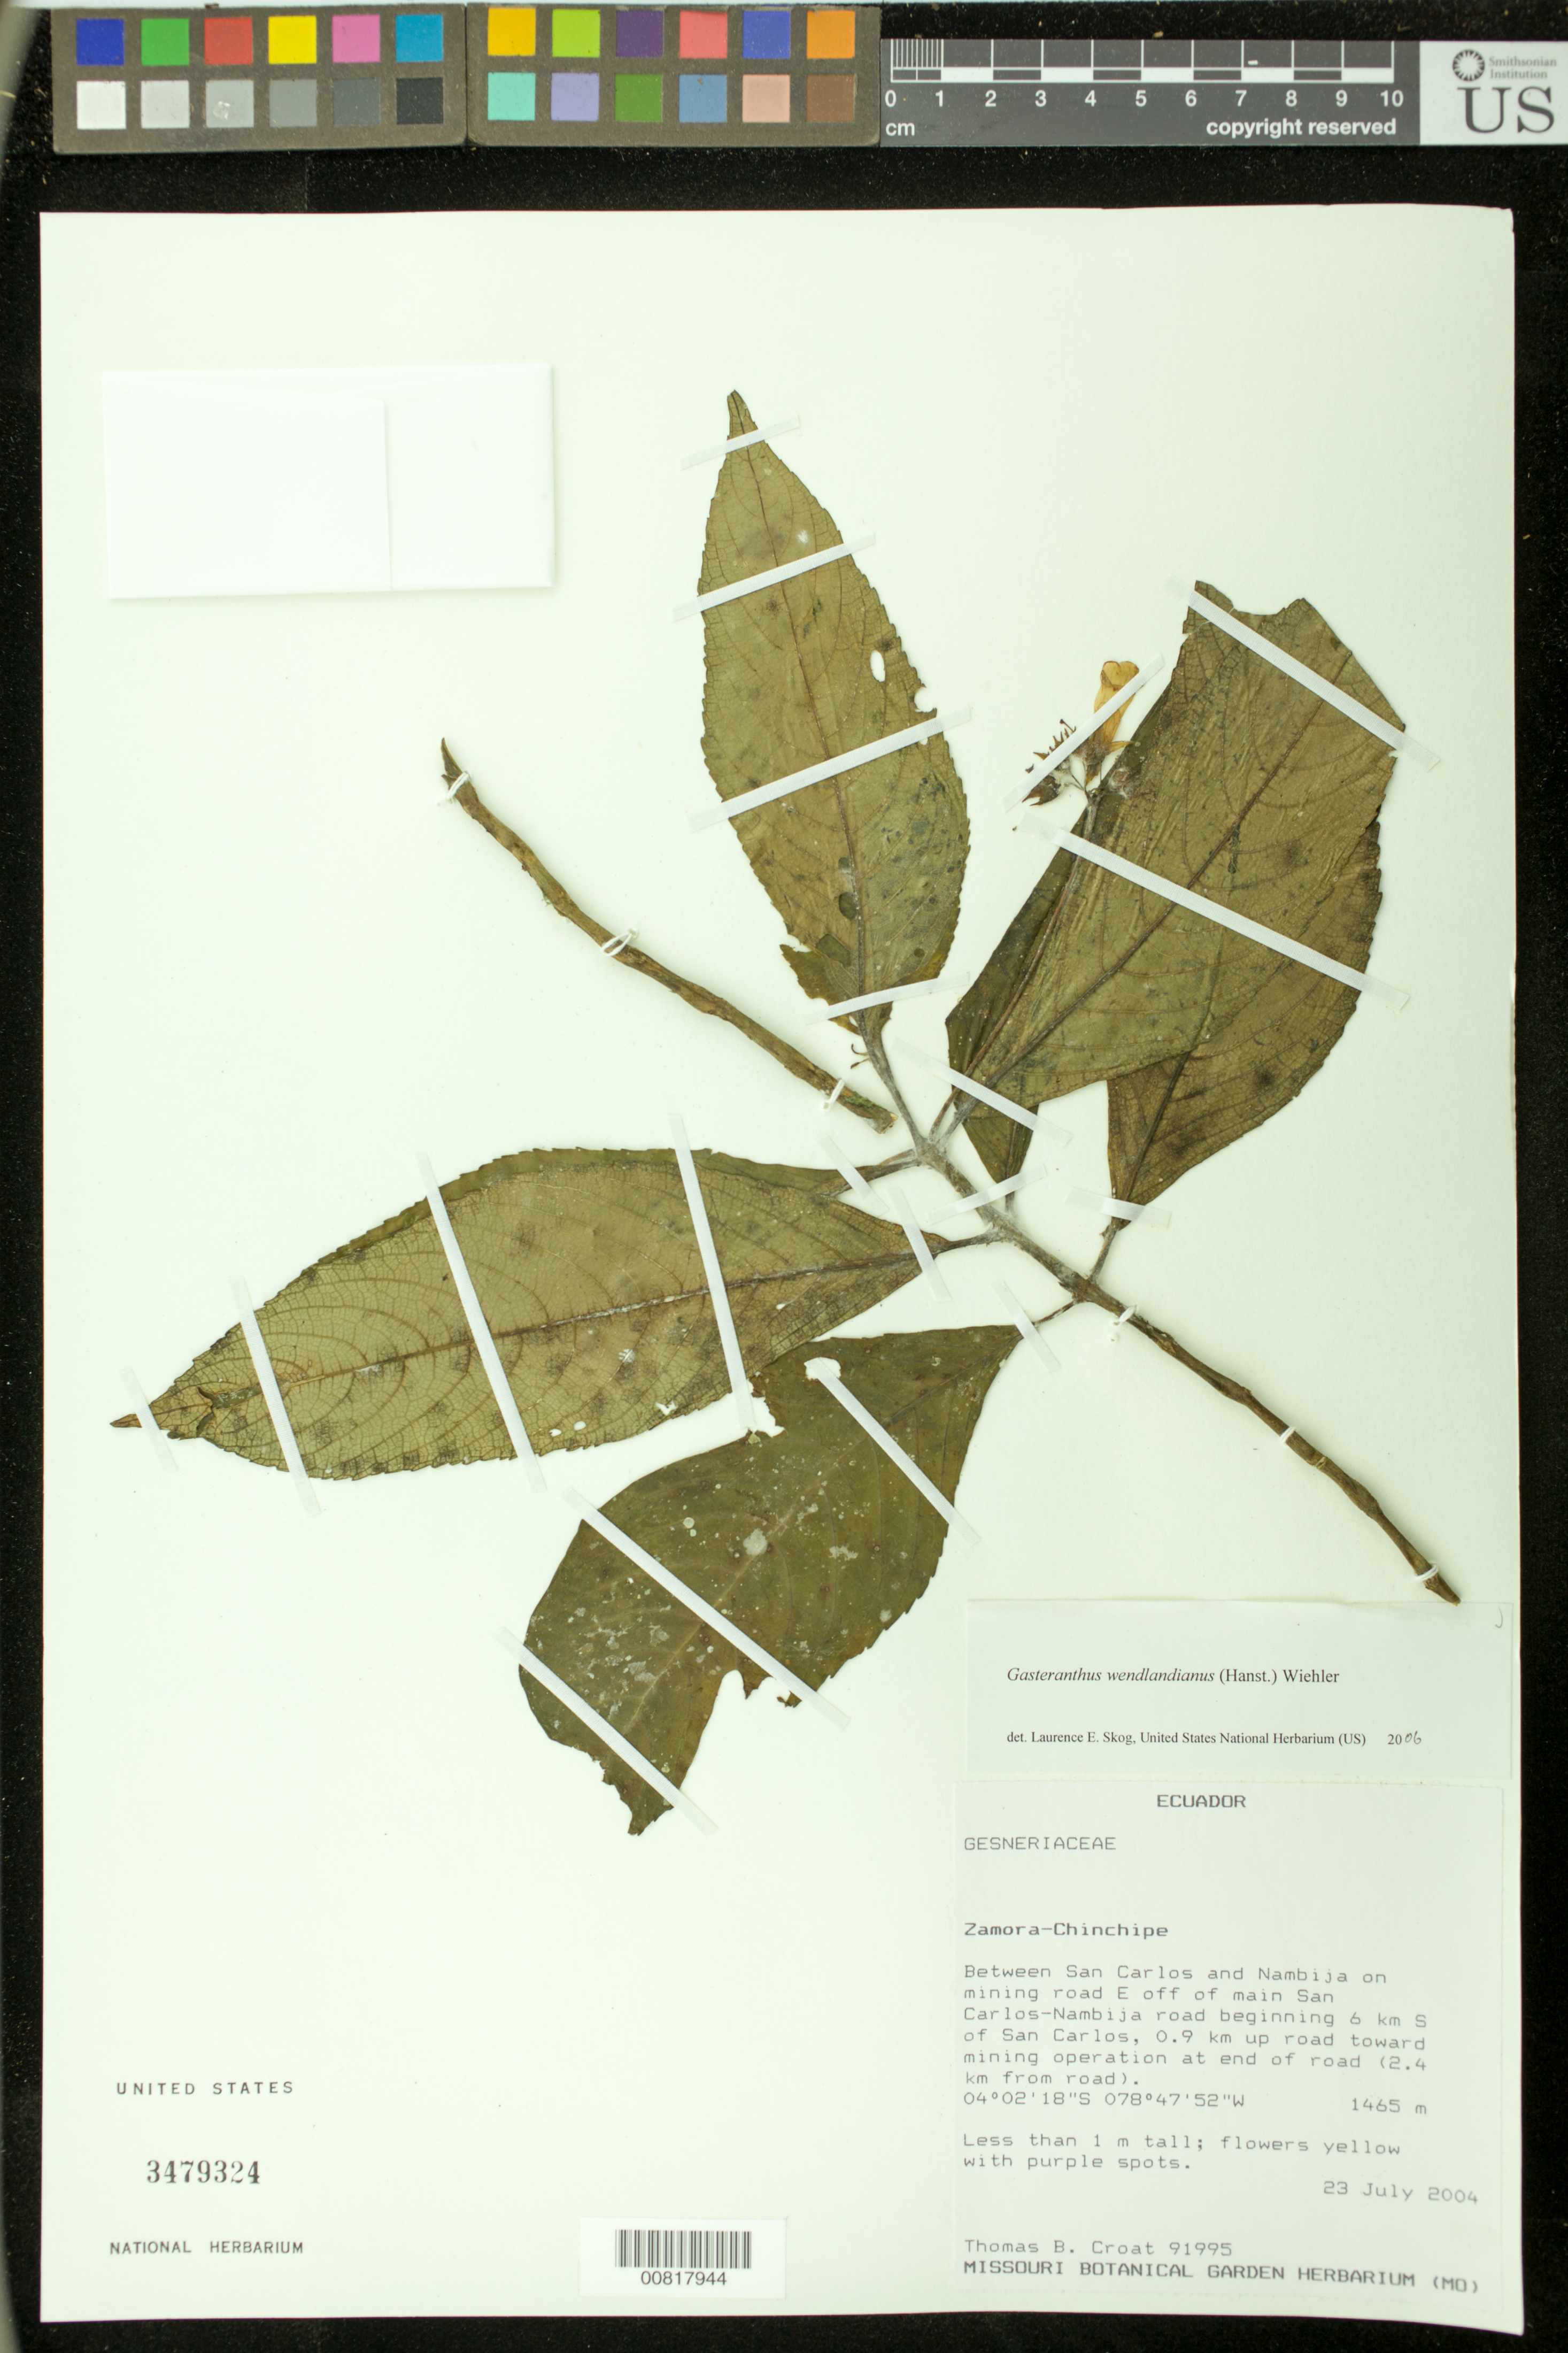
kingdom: Plantae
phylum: Tracheophyta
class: Magnoliopsida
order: Lamiales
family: Gesneriaceae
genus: Gasteranthus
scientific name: Gasteranthus wendlandianus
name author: (Hanst.) Wiehler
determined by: Skog, Laurence E.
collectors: T. B. Croat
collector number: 91995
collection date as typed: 23 Jul 2004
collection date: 2004-07-23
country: Ecuador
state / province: Zamora-Chinchipe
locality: Between San Carlos and Nambija on mining road E off of main San Carlos-Nambija road beginning 6 km S of San Carlos, 0.9 km up road toward mining operation at end of road (2.4 km from road)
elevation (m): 1465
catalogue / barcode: US 3479324